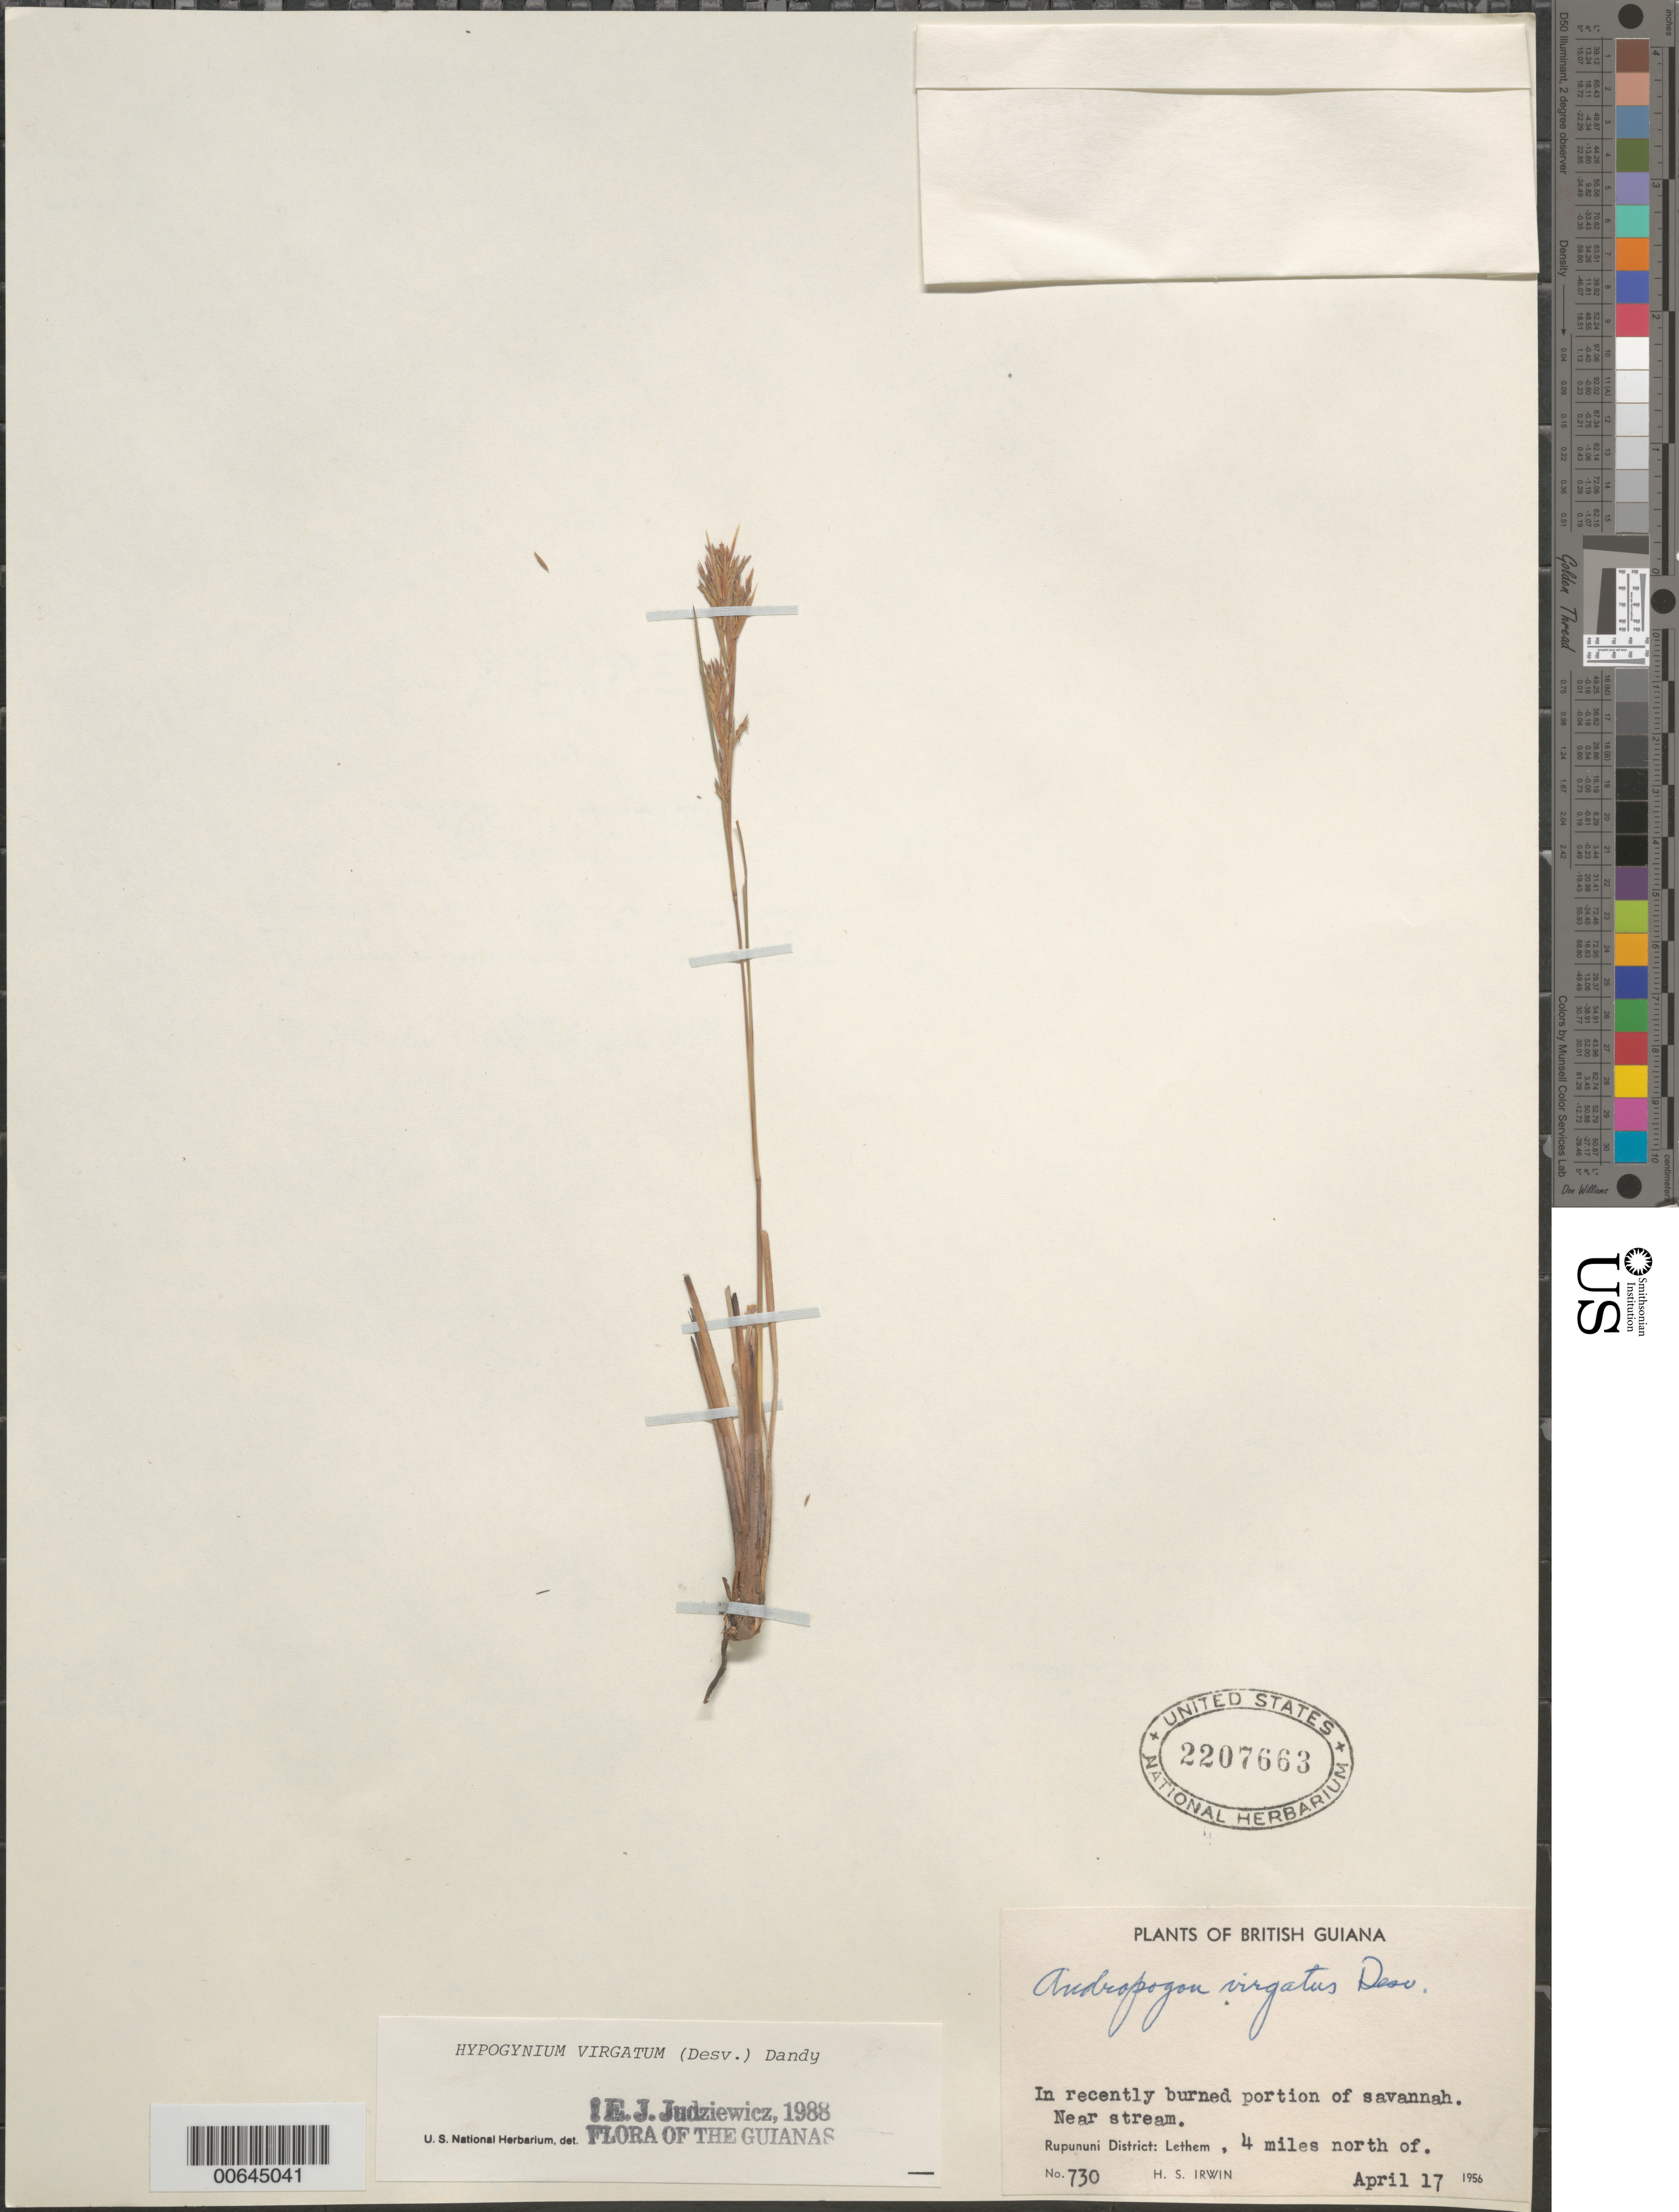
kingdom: Plantae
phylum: Tracheophyta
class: Liliopsida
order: Poales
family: Poaceae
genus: Andropogon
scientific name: Andropogon virgatus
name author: Desv. ex Ham.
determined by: Judziewicz, E. J.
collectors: H. Irwin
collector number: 730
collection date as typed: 17-Apr-56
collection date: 1956-04-17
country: Guyana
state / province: U. Takutu-U. Essequibo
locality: Rupununi Dist., 4 mi. N of Lethem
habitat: Recently burnt portion of the savanna near stream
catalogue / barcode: US 2207663